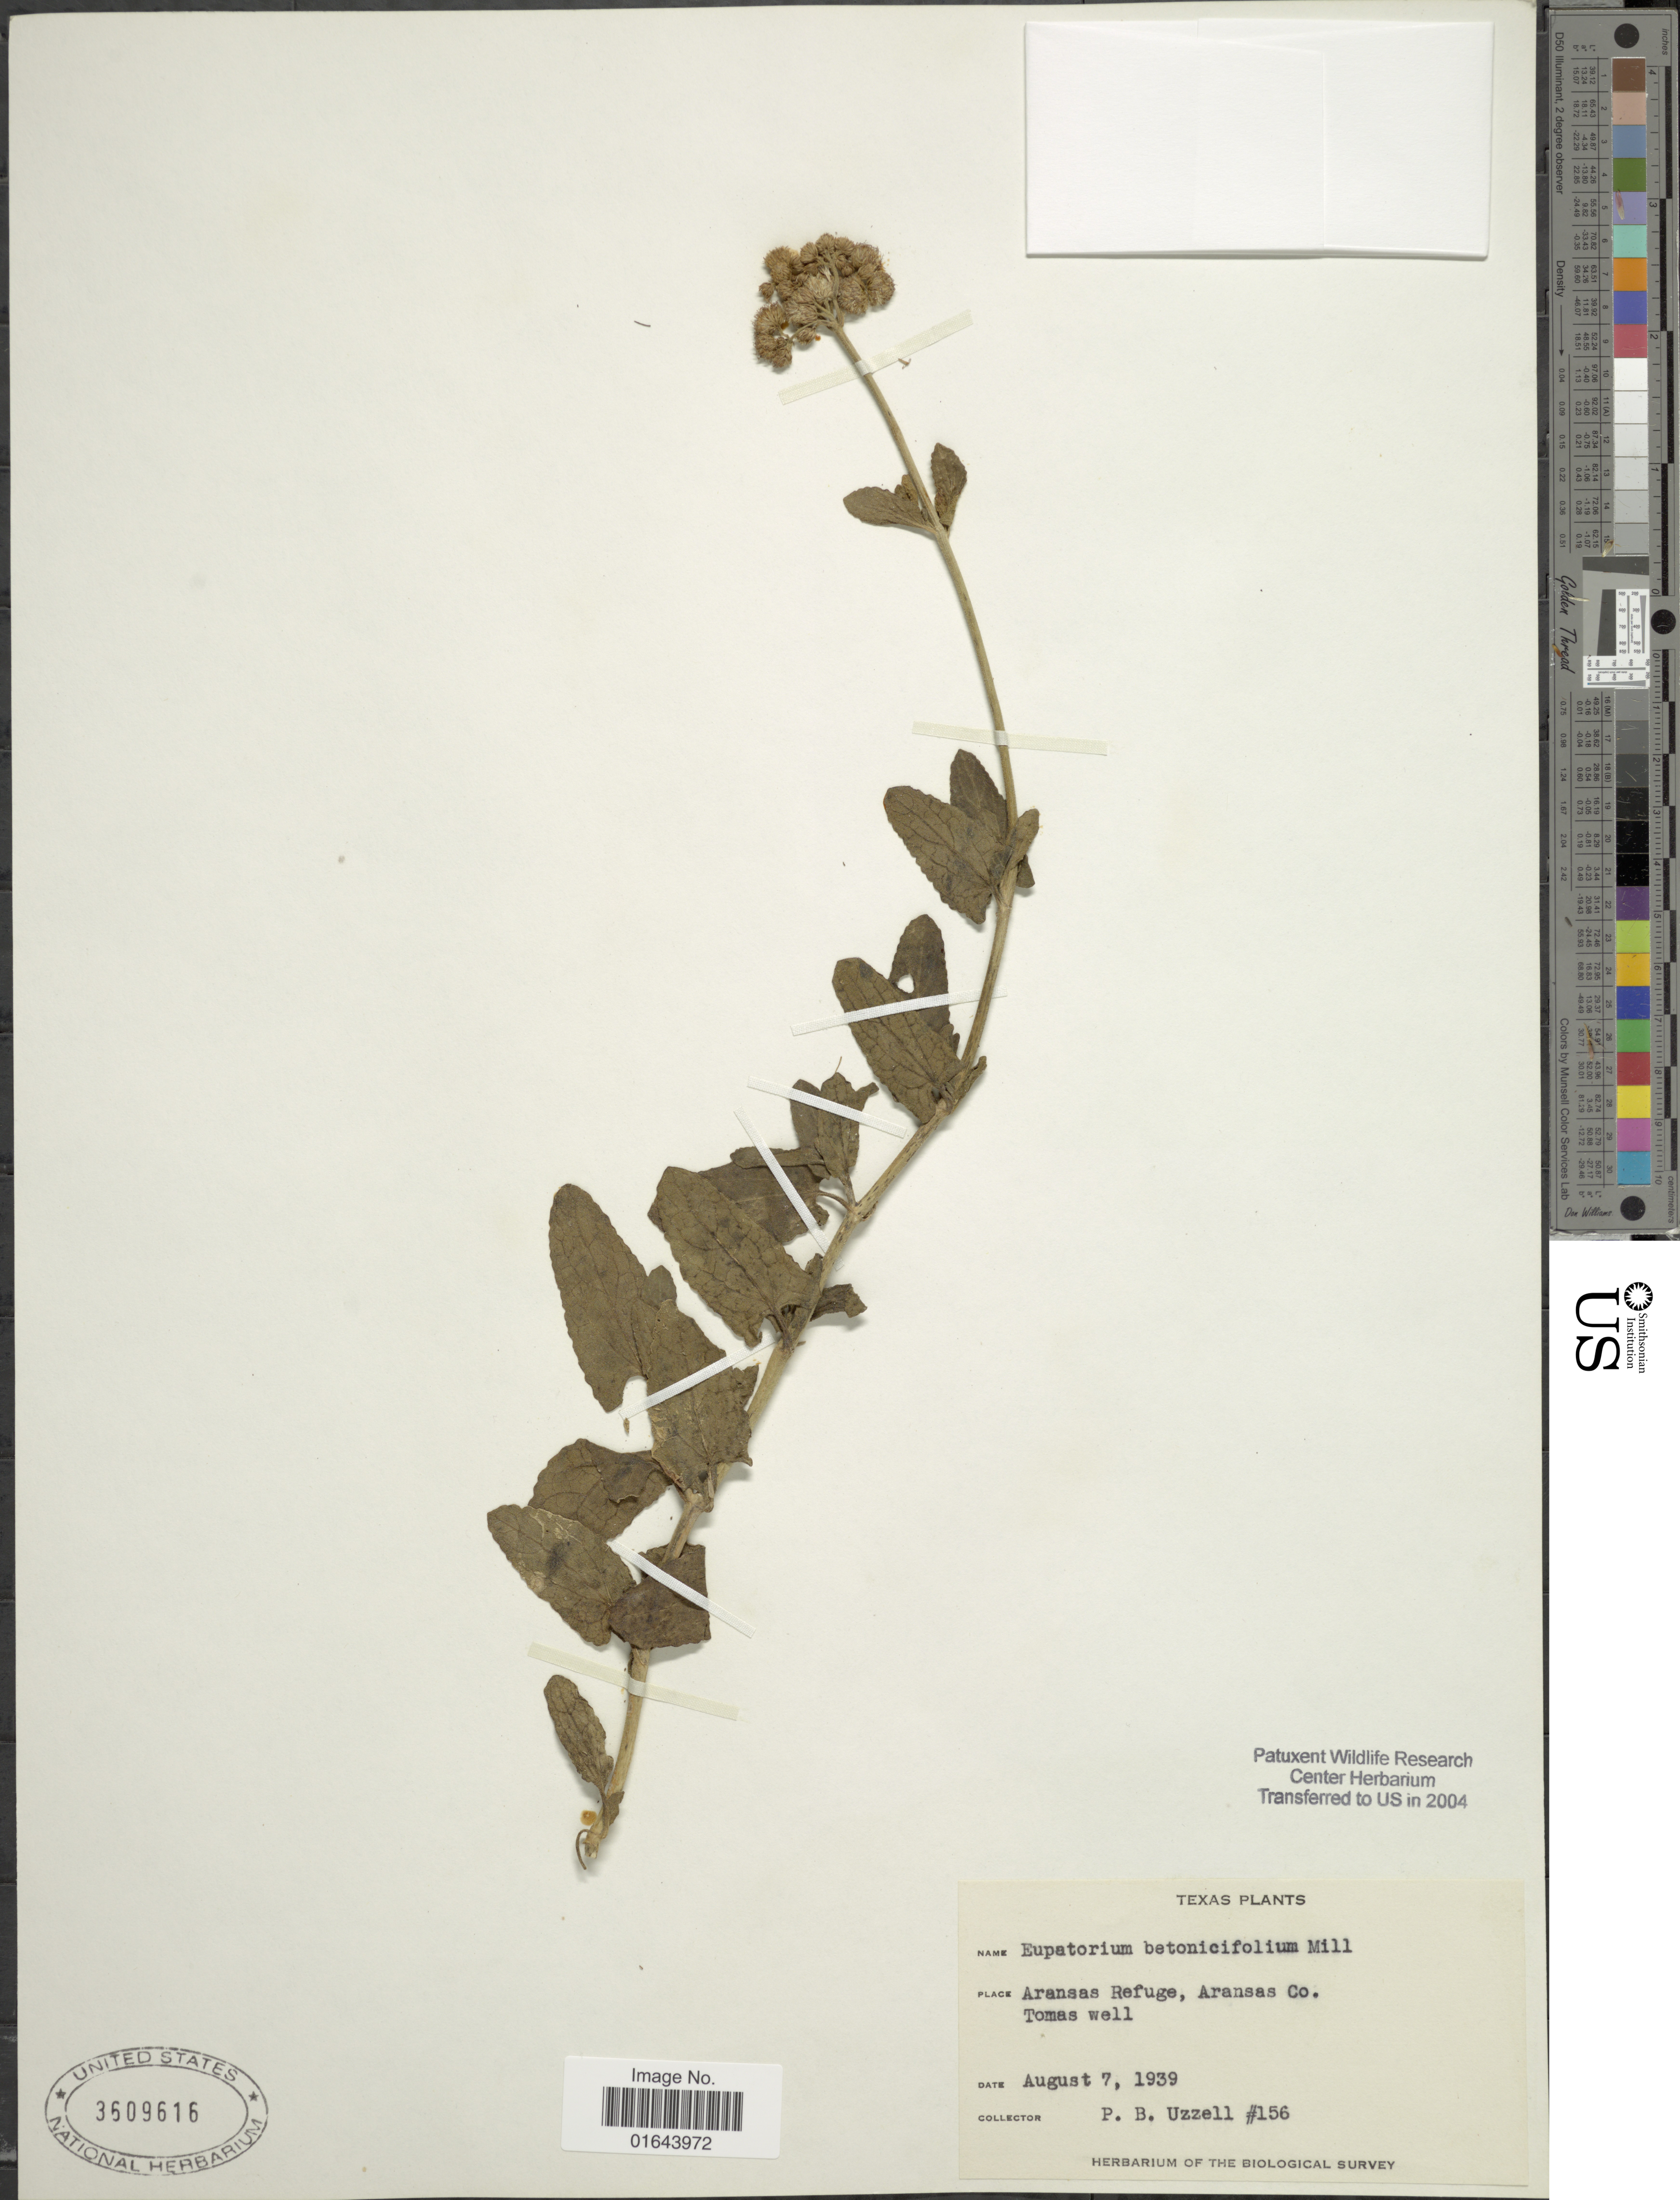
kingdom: Plantae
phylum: Tracheophyta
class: Magnoliopsida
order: Asterales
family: Asteraceae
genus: Conoclinium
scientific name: Conoclinium betonicifolium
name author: (Mill.) R.M. King & H. Rob.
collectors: P. Uzzell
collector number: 156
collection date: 1939-08-07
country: United States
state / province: Texas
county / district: Aransas Co.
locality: Aransas Refuge, Tomas well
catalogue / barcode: US 3609616